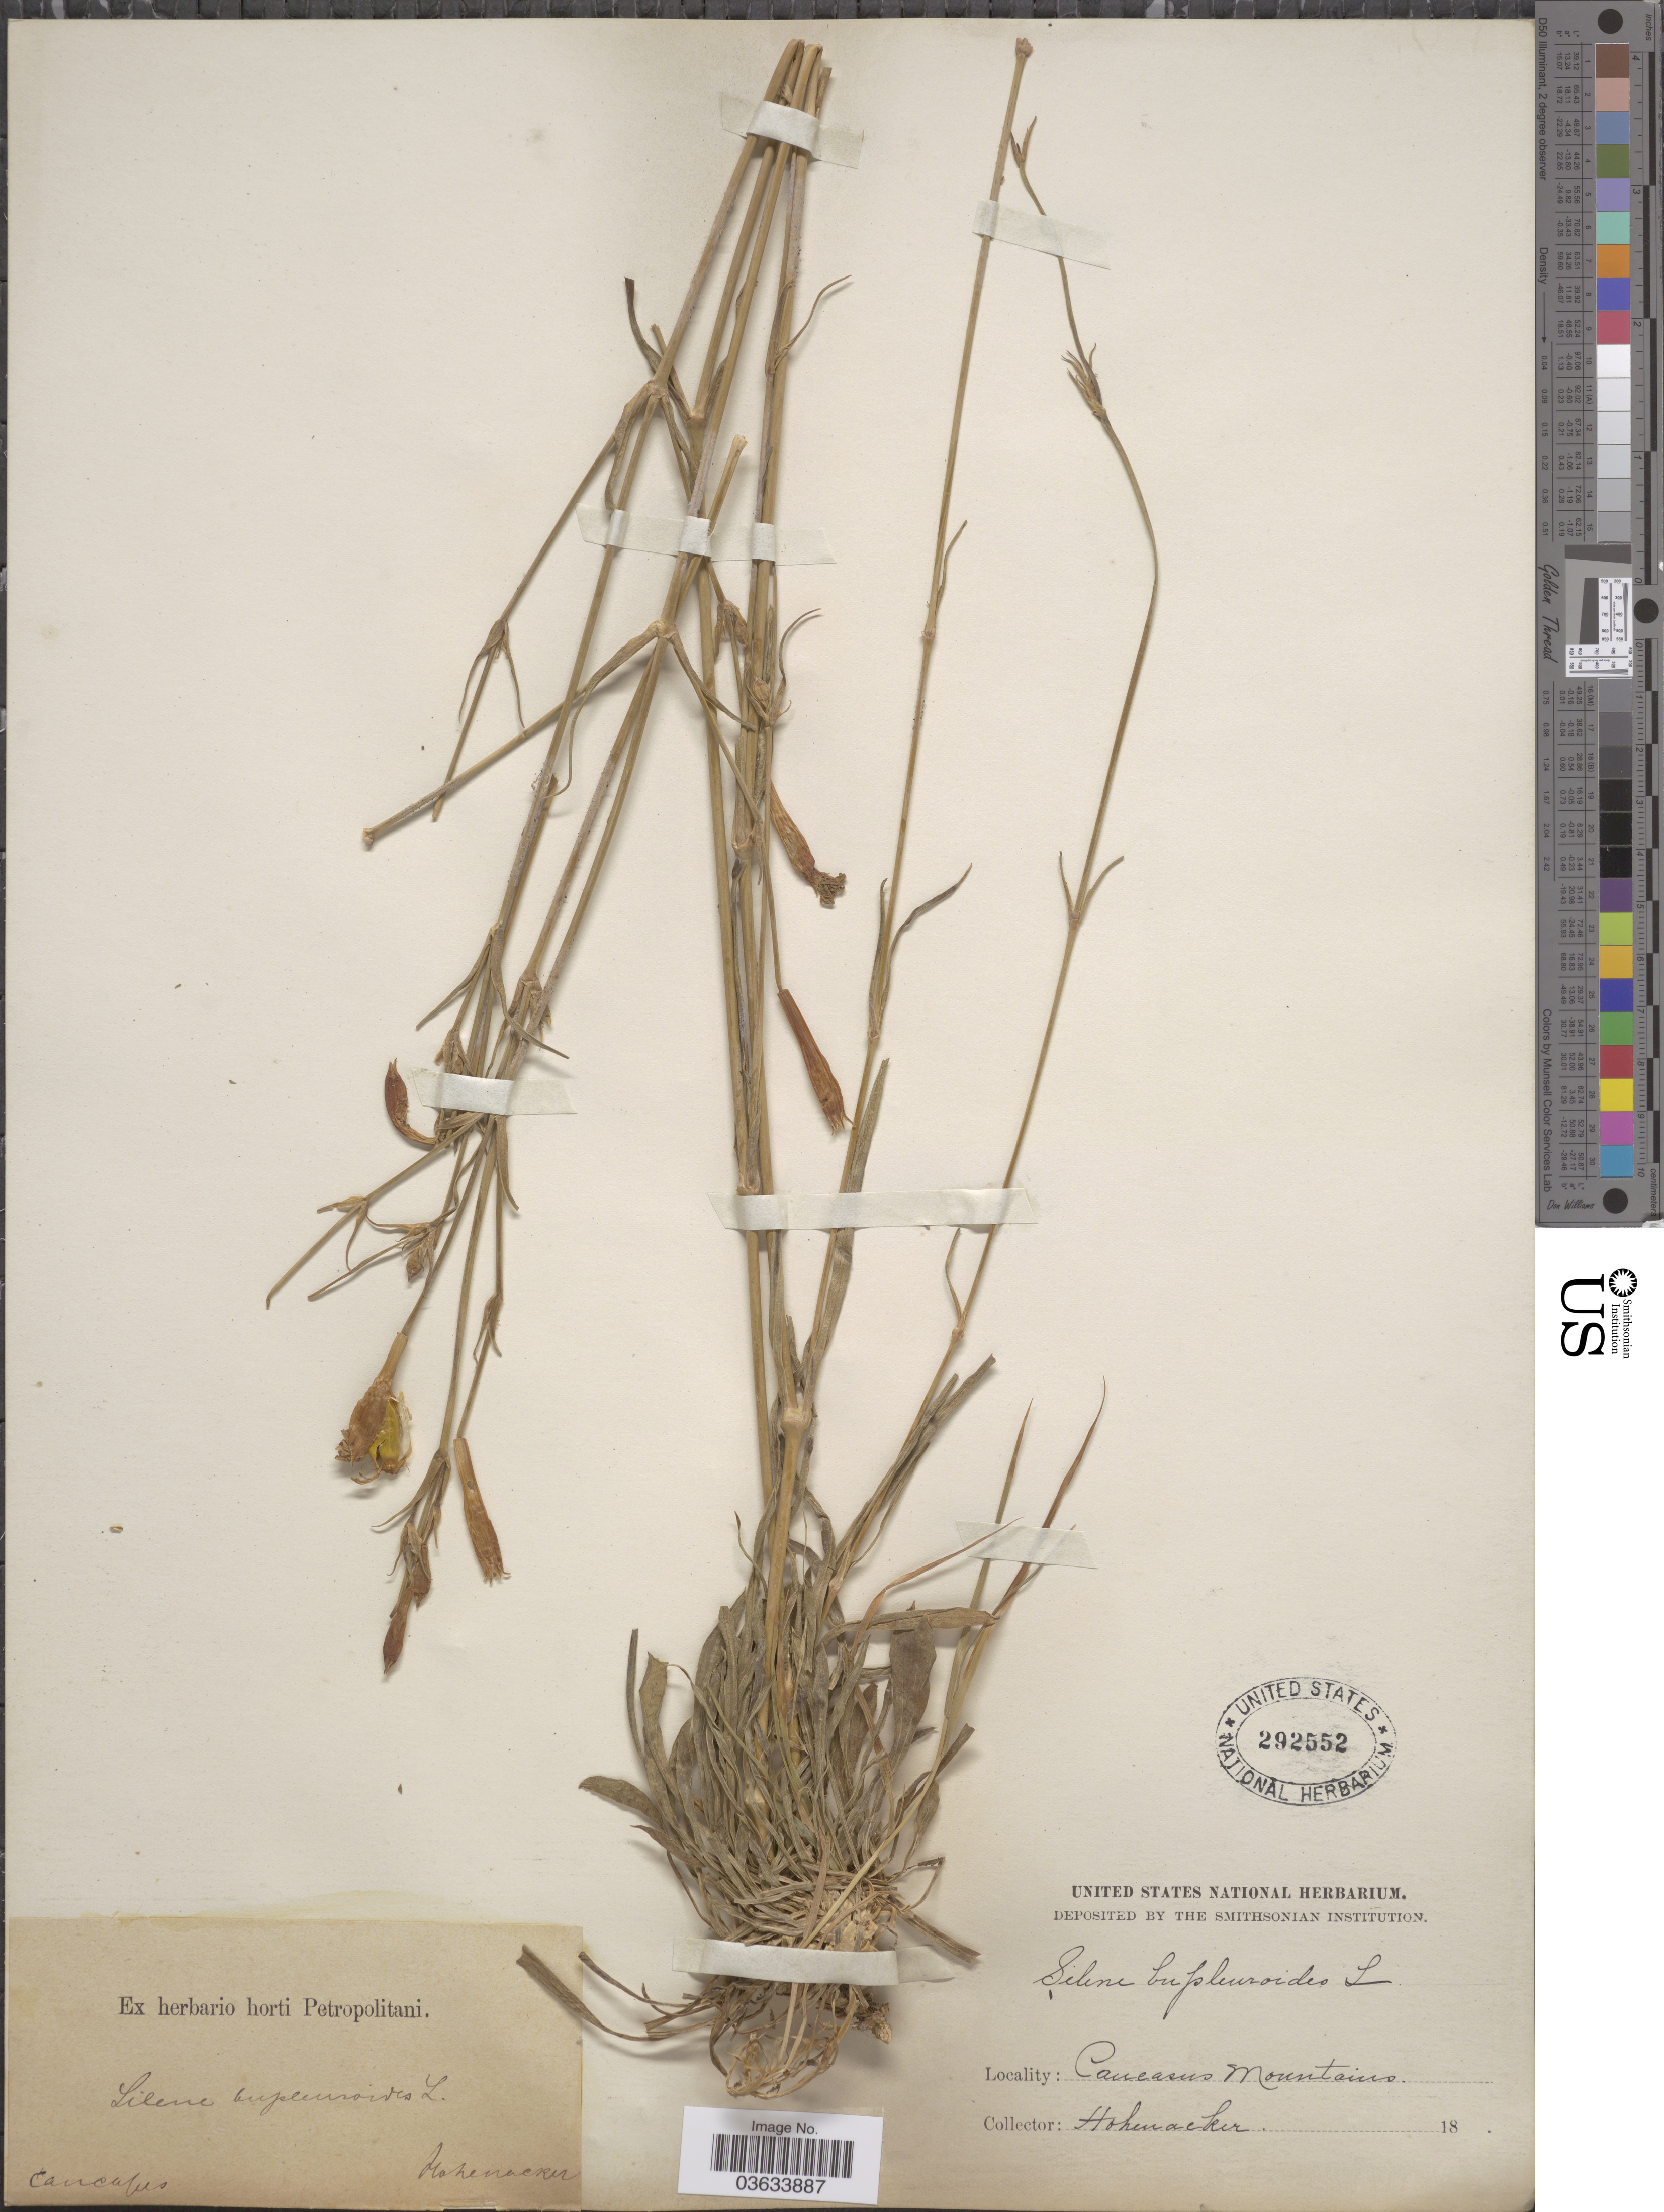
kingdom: Plantae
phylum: Tracheophyta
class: Magnoliopsida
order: Caryophyllales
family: Caryophyllaceae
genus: Silene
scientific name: Silene bupleuroides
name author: L.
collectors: Hohenacker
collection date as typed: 18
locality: Caucasus Mountains.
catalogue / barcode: US 292552